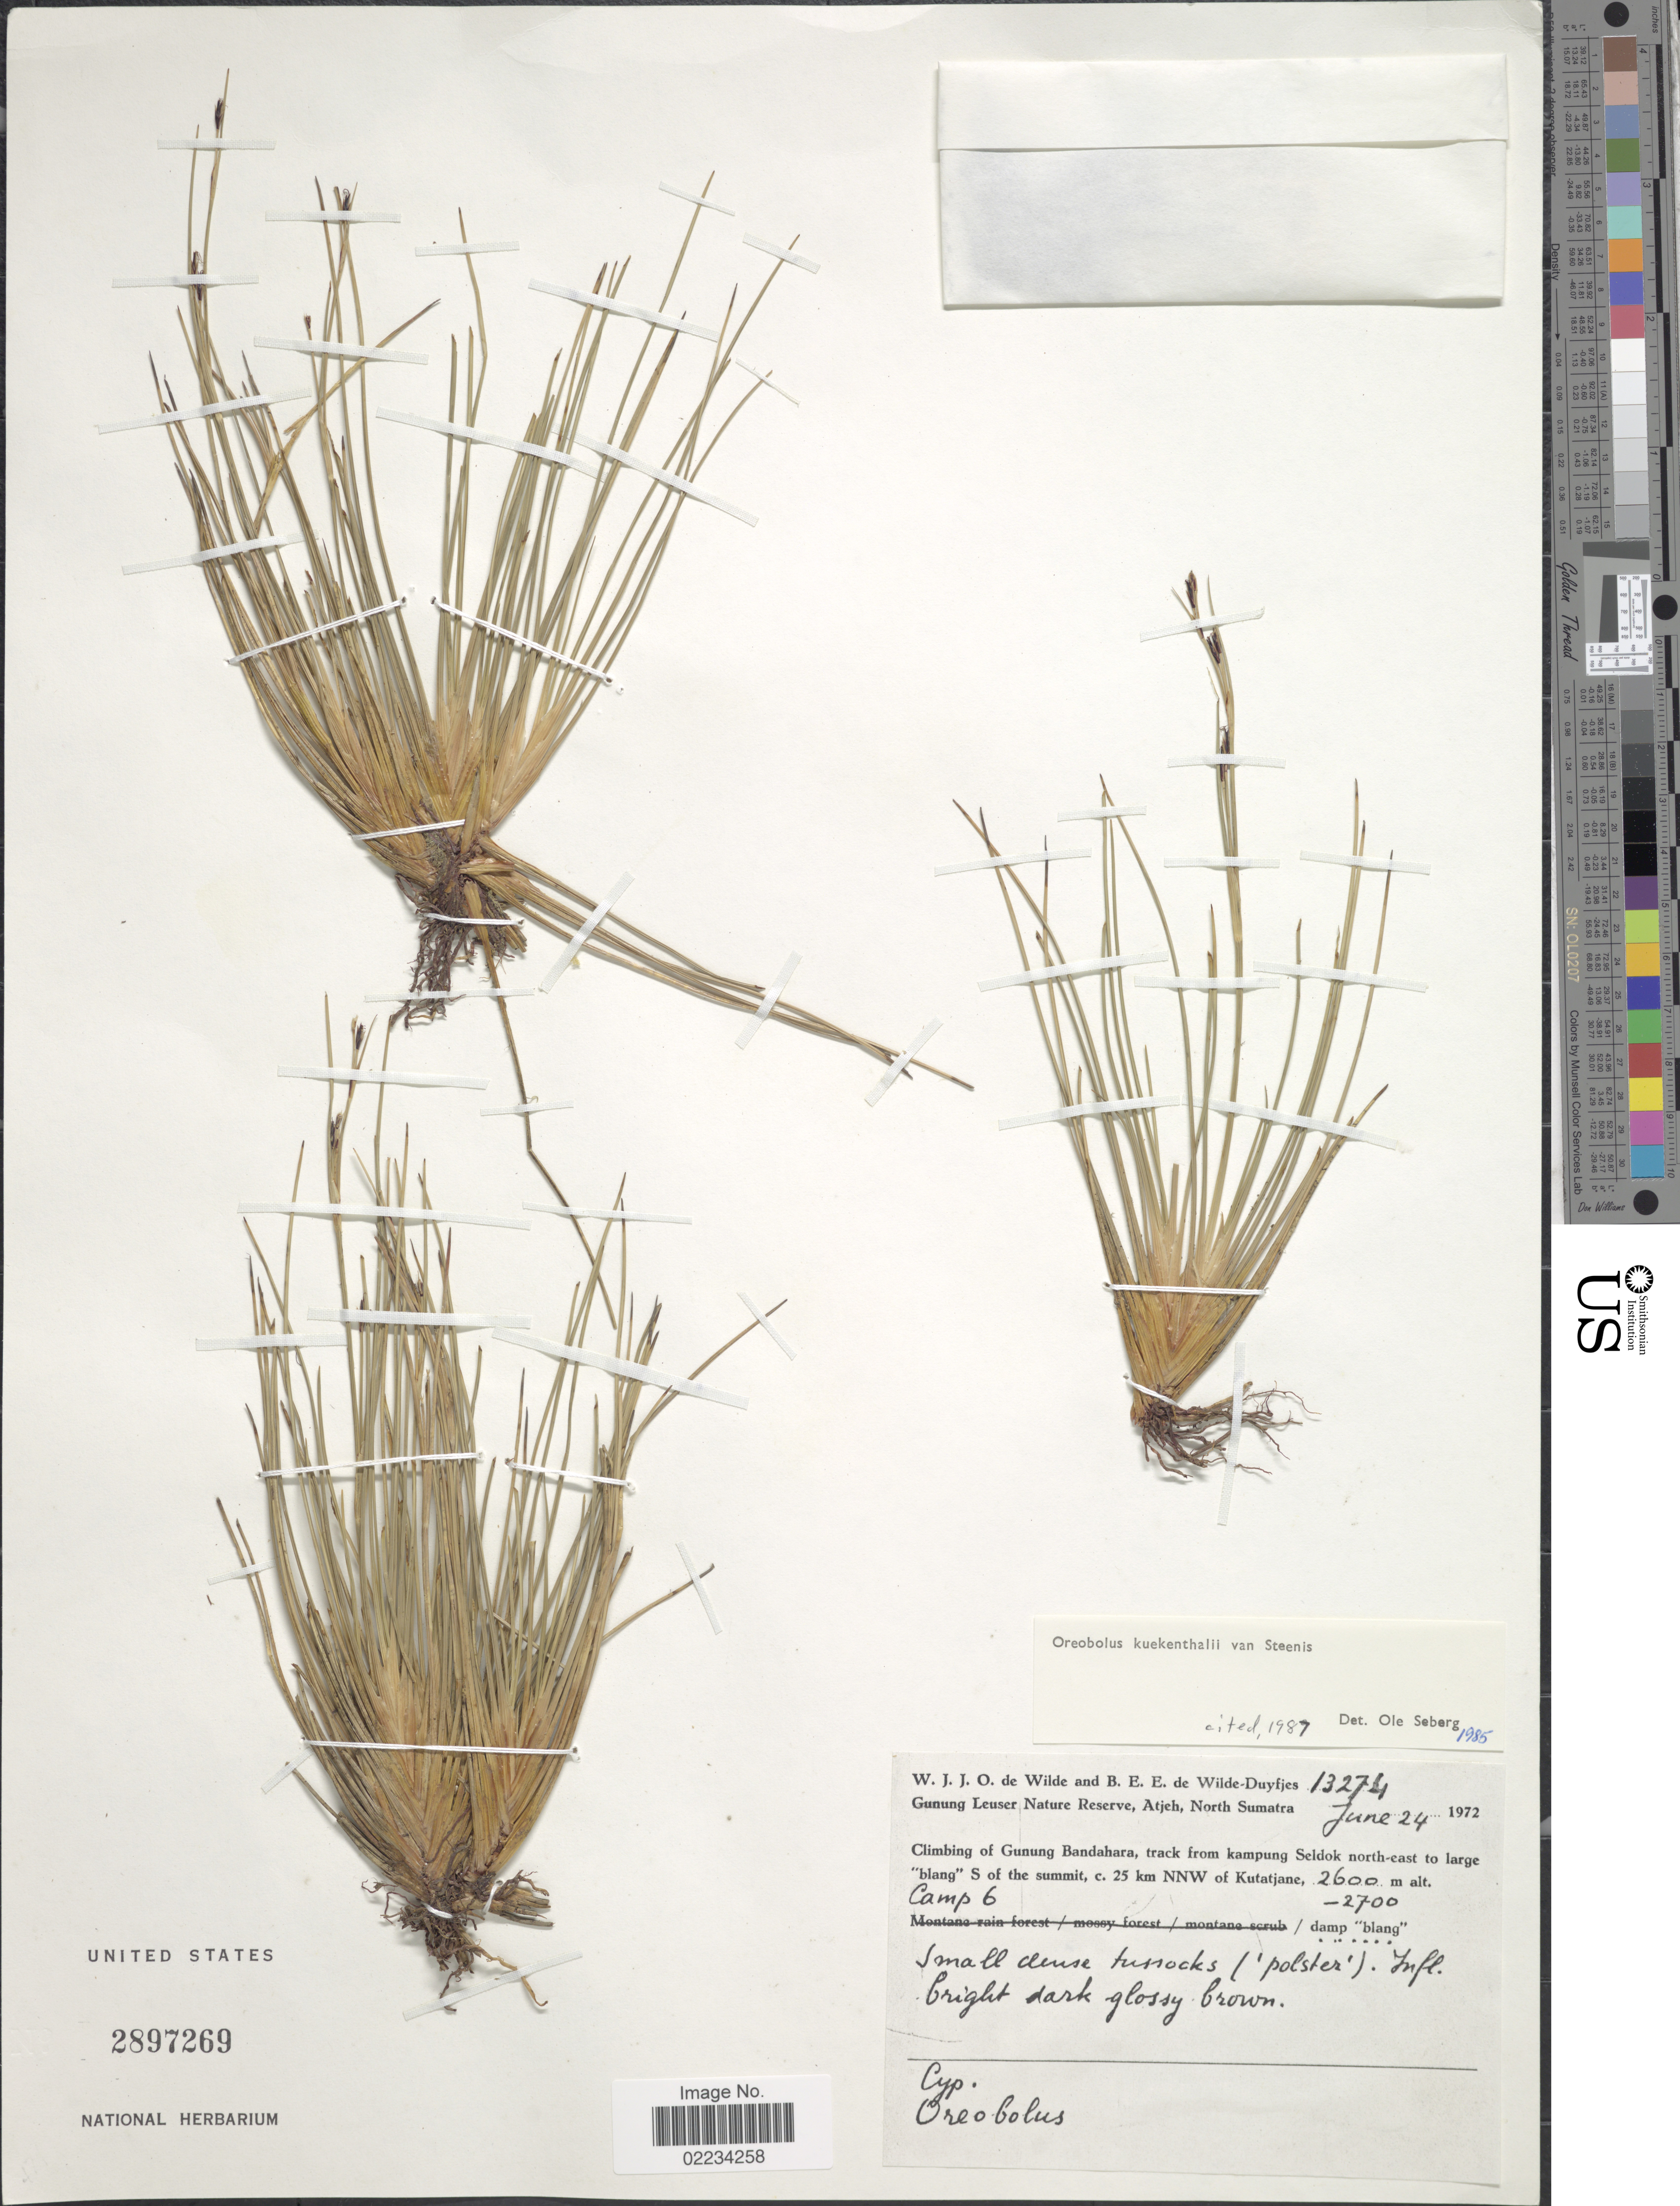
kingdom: Plantae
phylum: Tracheophyta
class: Liliopsida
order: Poales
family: Cyperaceae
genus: Oreobolus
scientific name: Oreobolus kuekenthalii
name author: Steenis ex Kük.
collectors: W. J. de Wilde & B. E. de Wilde-Duyfjes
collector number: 13274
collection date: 1972-06-24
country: Indonesia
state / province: Sumatra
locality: Gunung Leuser Nature Reserve, Atjeh, North Sumatra, Climbing Gunung Bandahara, track from kampung Seldok north-east to large 'blang' S of the summit, c. 25 km NNW of Kutatjane, Camp 6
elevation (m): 2600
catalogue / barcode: US 2897269